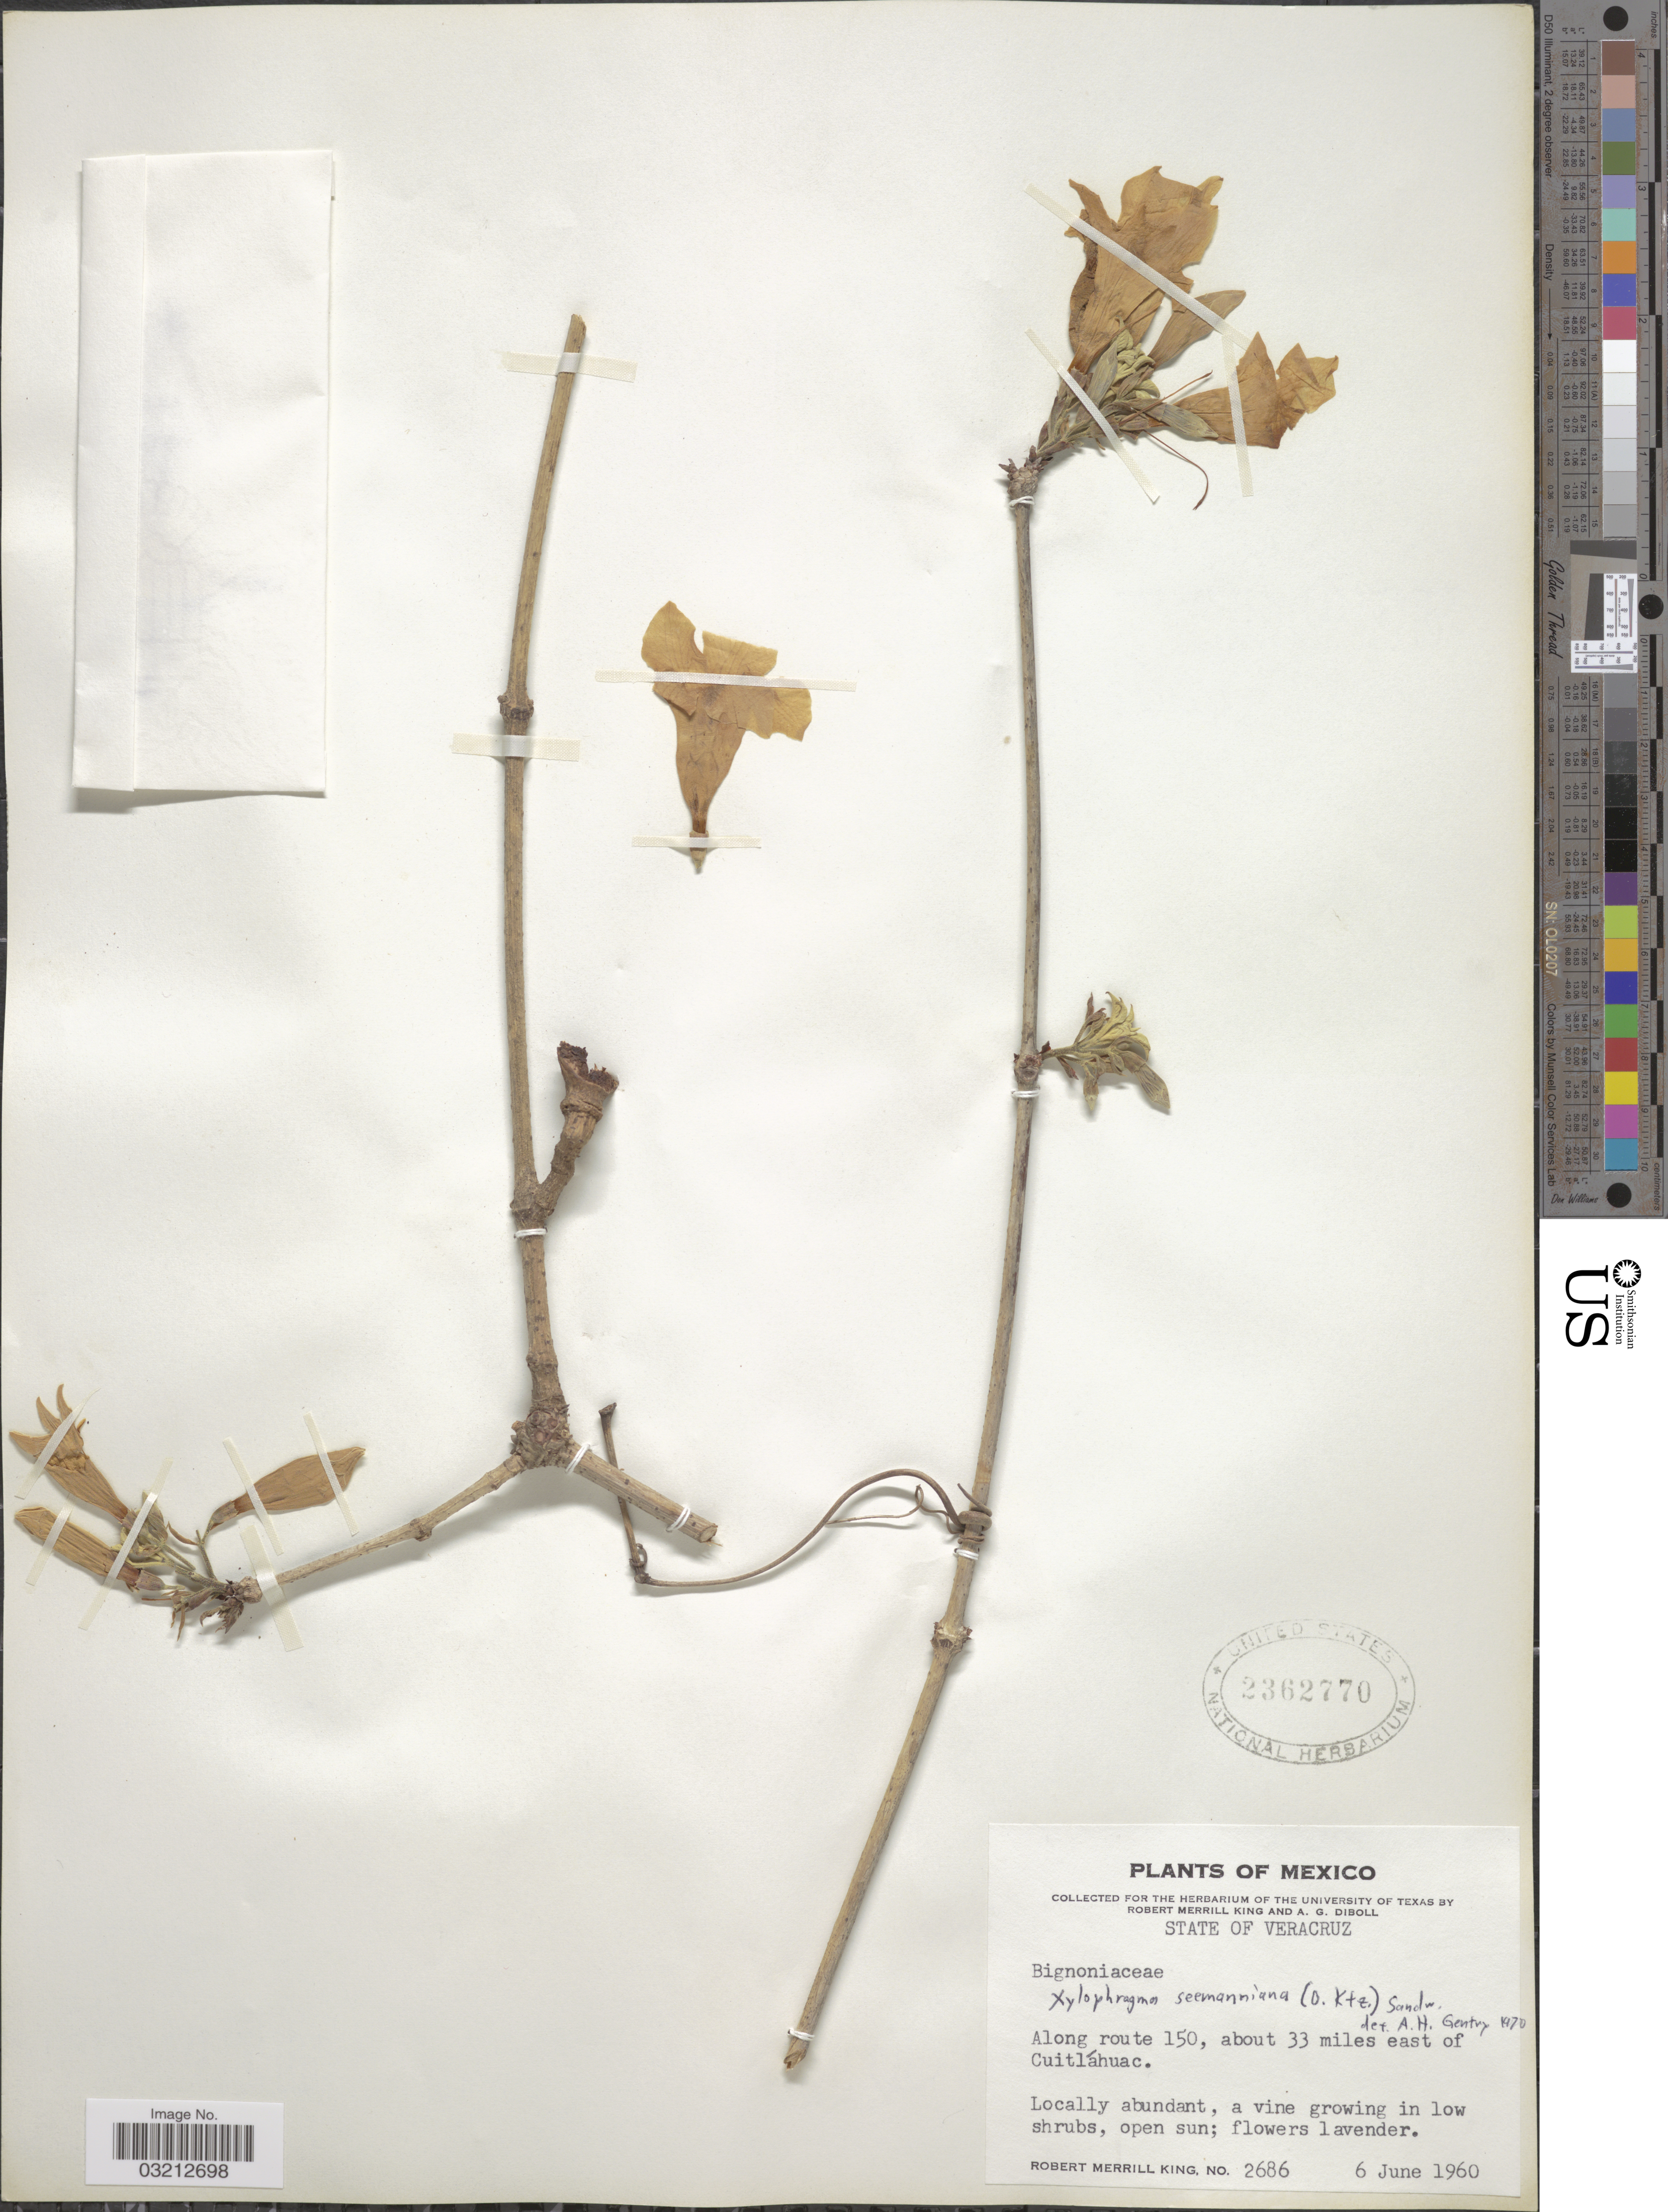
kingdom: Plantae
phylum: Tracheophyta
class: Magnoliopsida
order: Lamiales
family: Bignoniaceae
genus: Xylophragma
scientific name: Xylophragma seemannianum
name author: (Kuntze) Sandwith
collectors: R. M. King & A. Diboll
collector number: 2686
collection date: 1960-07-06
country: Mexico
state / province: Veracruz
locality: State of Veracruz. Along route 150, about 33 miles east of Cuitláhuac.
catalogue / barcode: US 2362770